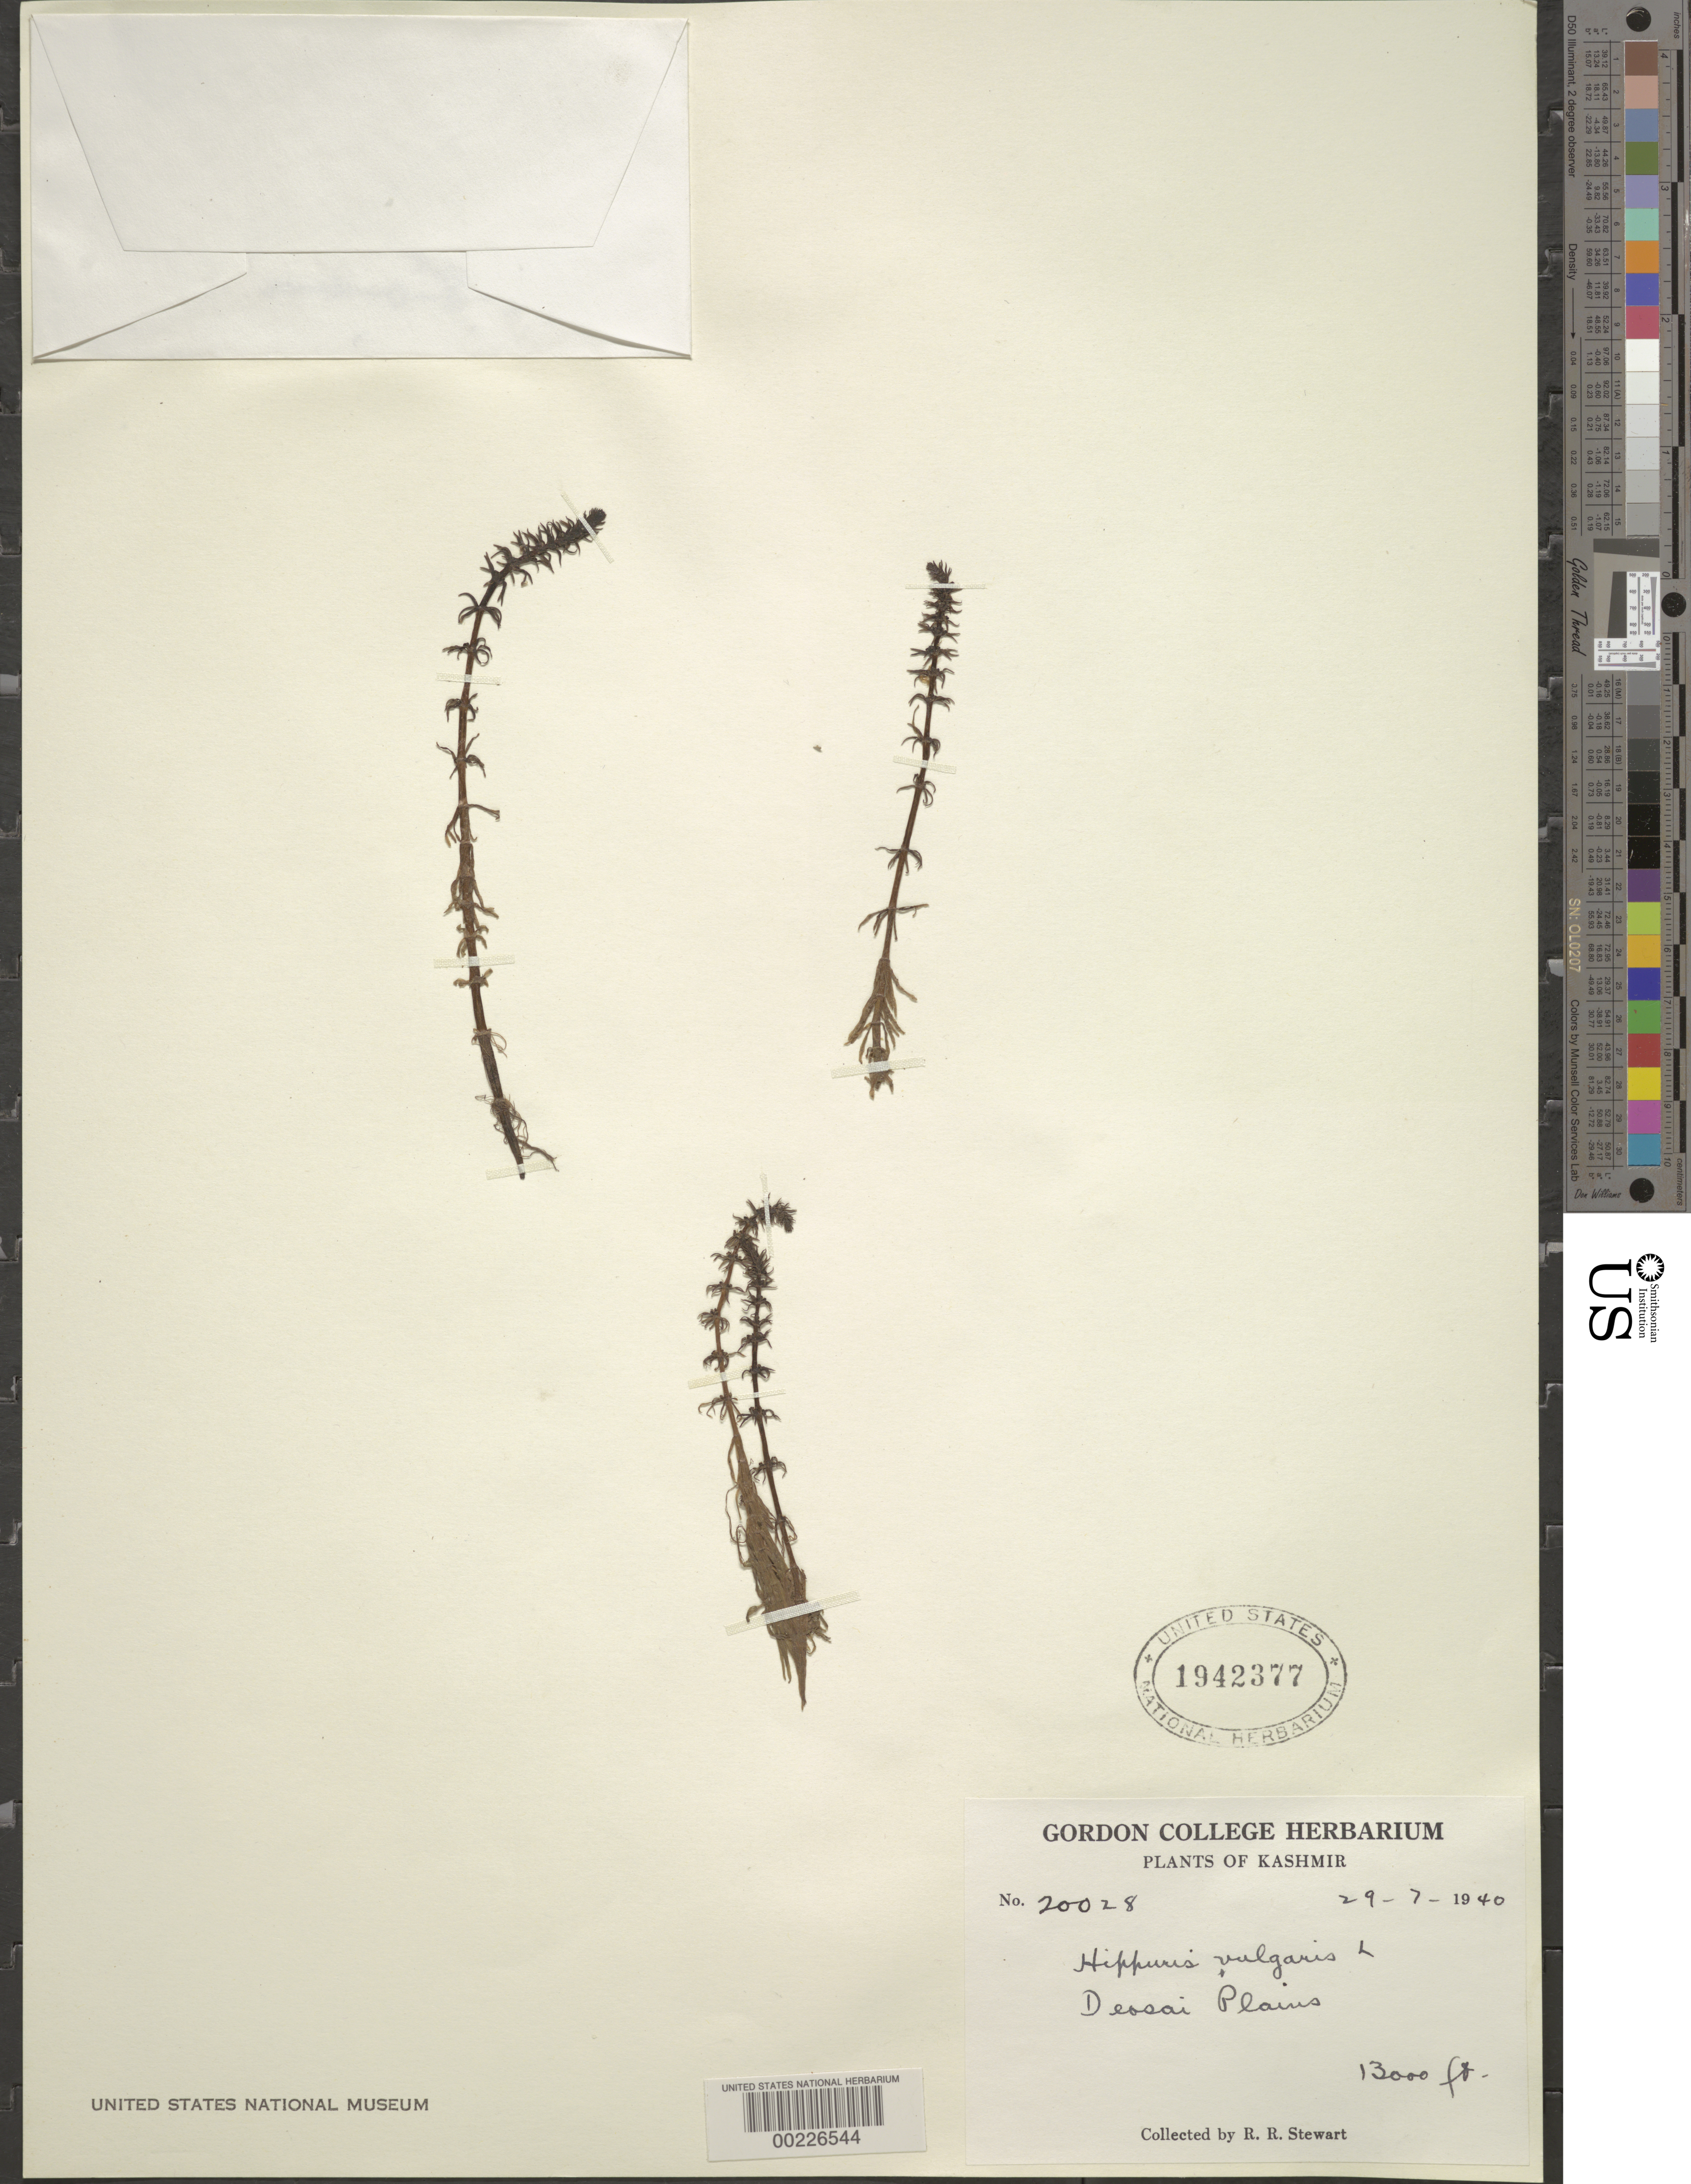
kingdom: Plantae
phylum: Tracheophyta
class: Magnoliopsida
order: Lamiales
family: Plantaginaceae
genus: Hippuris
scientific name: Hippuris vulgaris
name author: L.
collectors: R. R. Stewart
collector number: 20028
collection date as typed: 29 Jul 1940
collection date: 1940-07-29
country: India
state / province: Jammu And Kashmir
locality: Deosai plains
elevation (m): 3962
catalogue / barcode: US 1942377